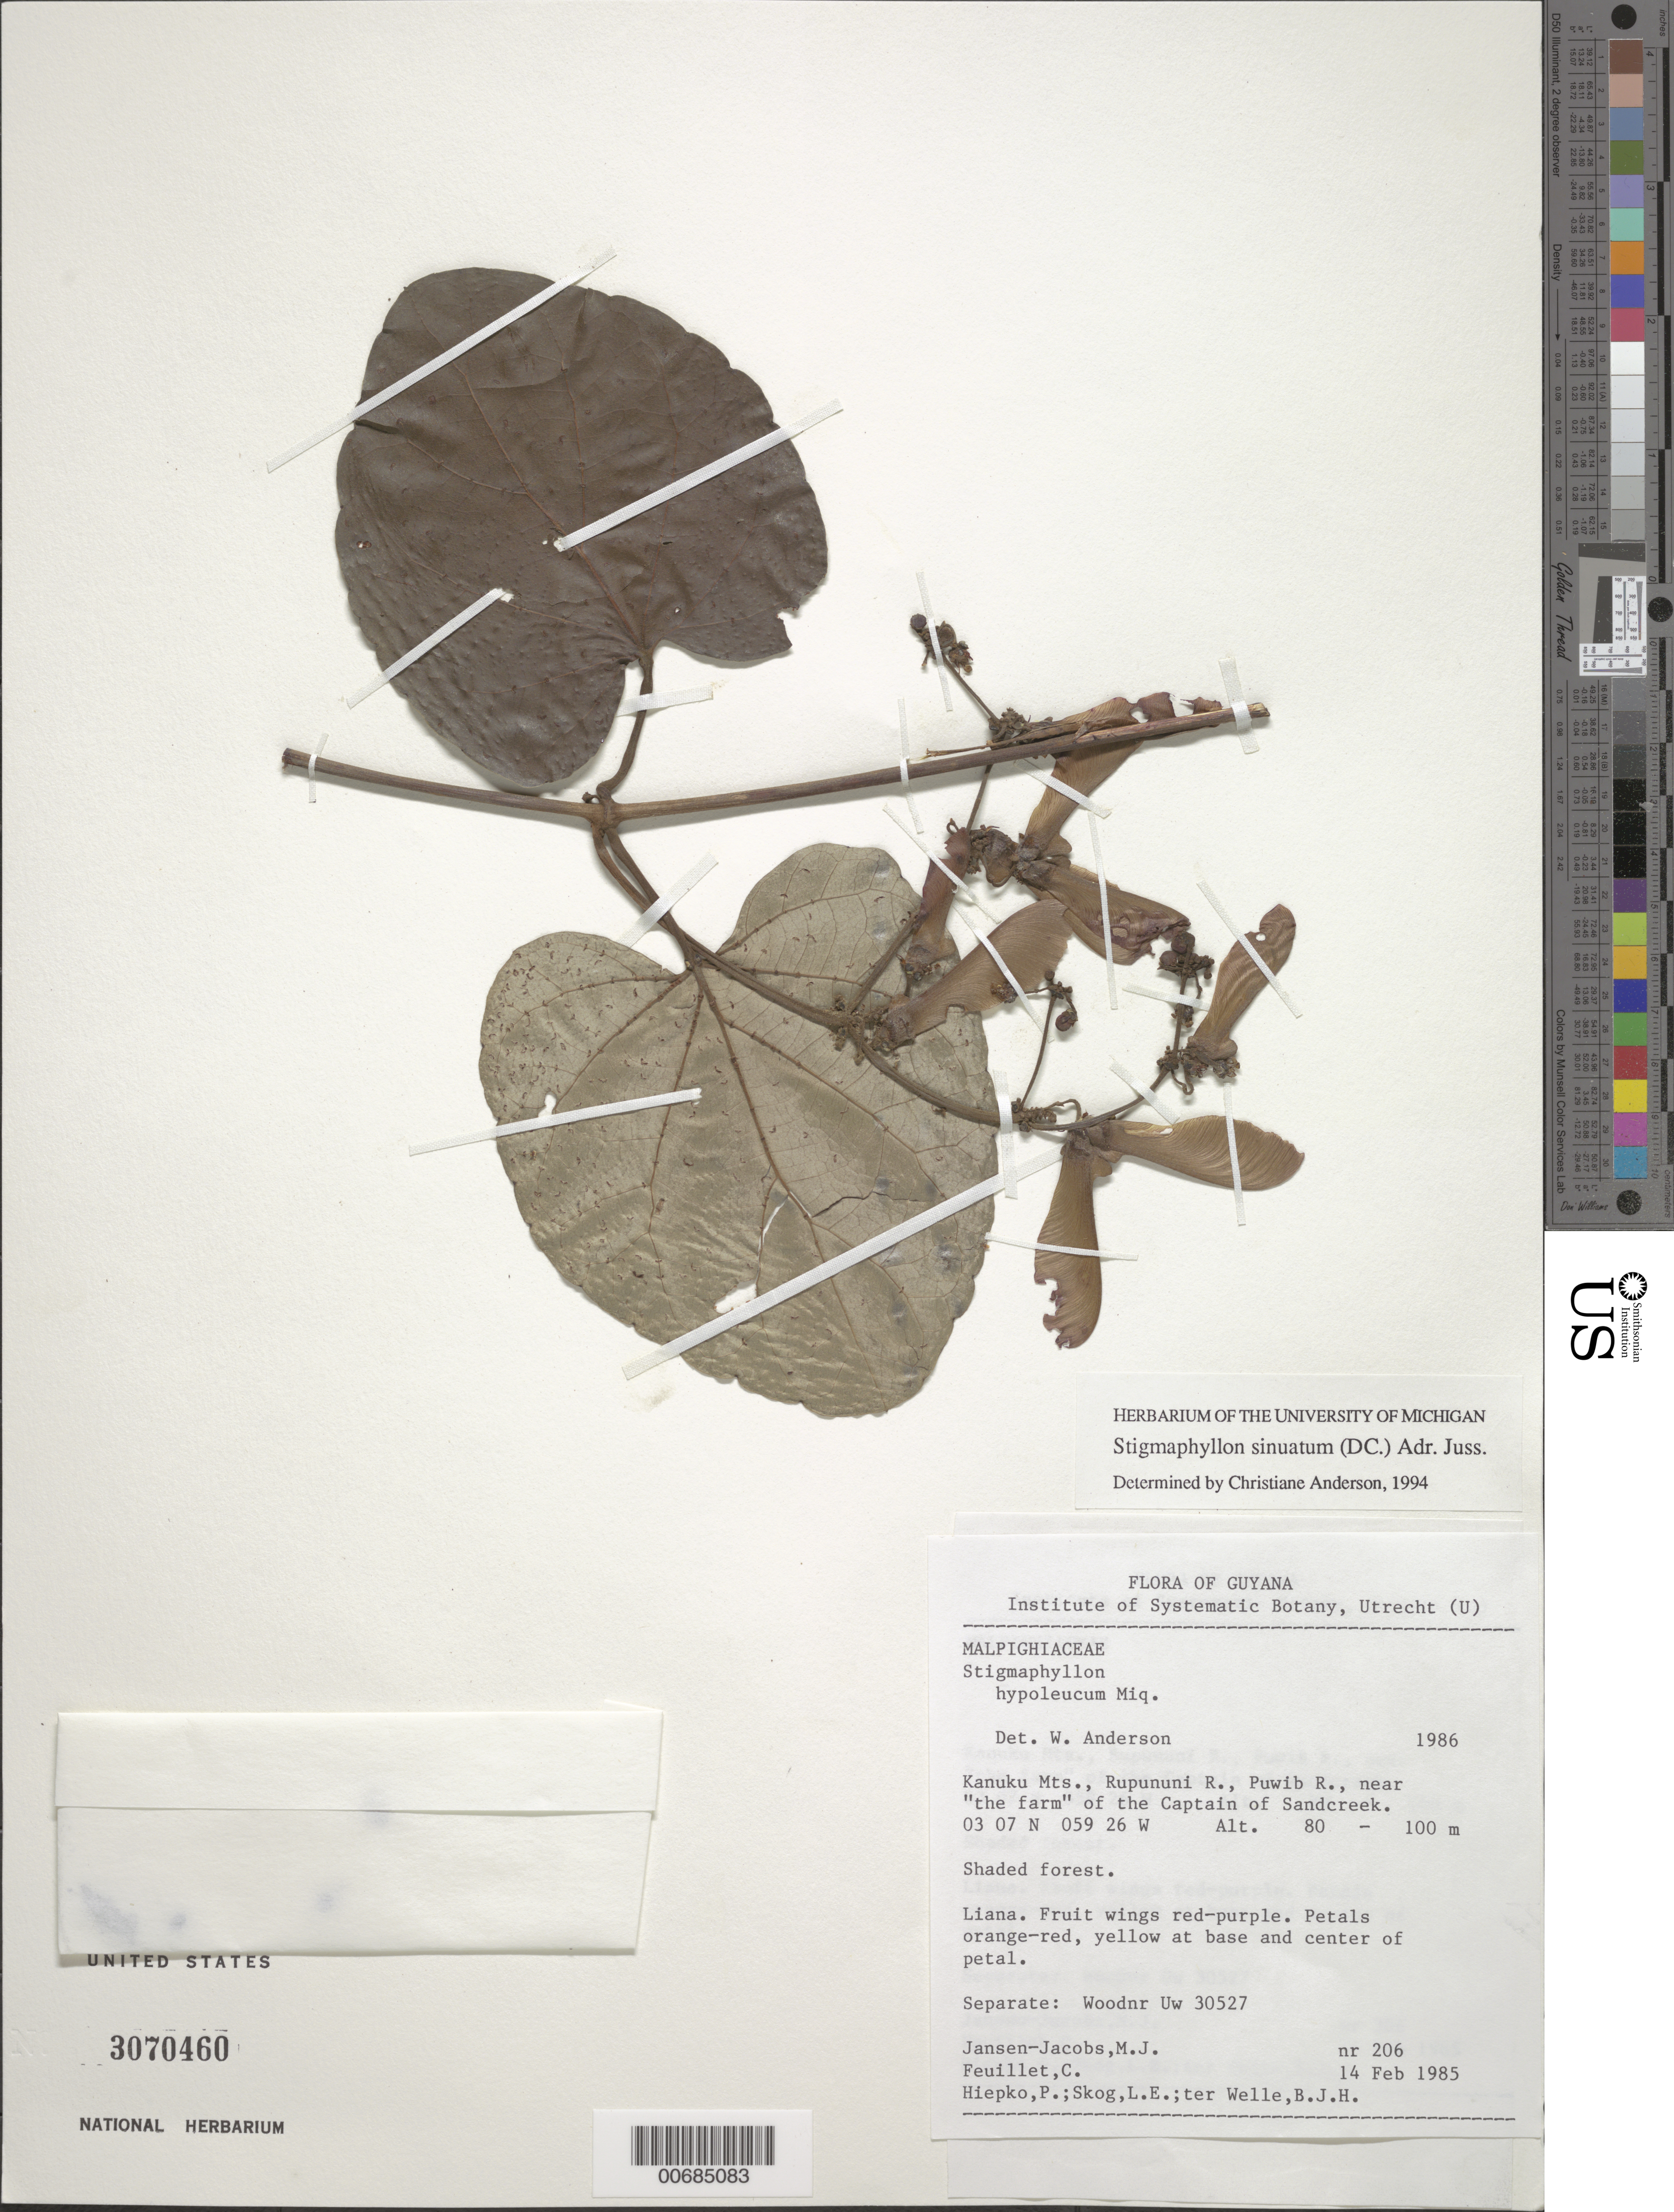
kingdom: Plantae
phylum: Tracheophyta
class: Magnoliopsida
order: Malpighiales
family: Malpighiaceae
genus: Stigmaphyllon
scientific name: Stigmaphyllon sinuatum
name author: (DC.) A. Juss.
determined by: Anderson, C.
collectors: M. J. Jansen-Jacobs, C. Feuillet, P. H. Hiepko, L. E. Skog & B. Welle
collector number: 206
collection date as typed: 14-Feb-85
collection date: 1985-02-14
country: Guyana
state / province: U. Takutu-U. Essequibo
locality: Kanuku Mts., Rupununi R., Puwib R. near "the farm" of the Captain of Sandcreek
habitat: Shaded forest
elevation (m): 80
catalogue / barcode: US 3070460